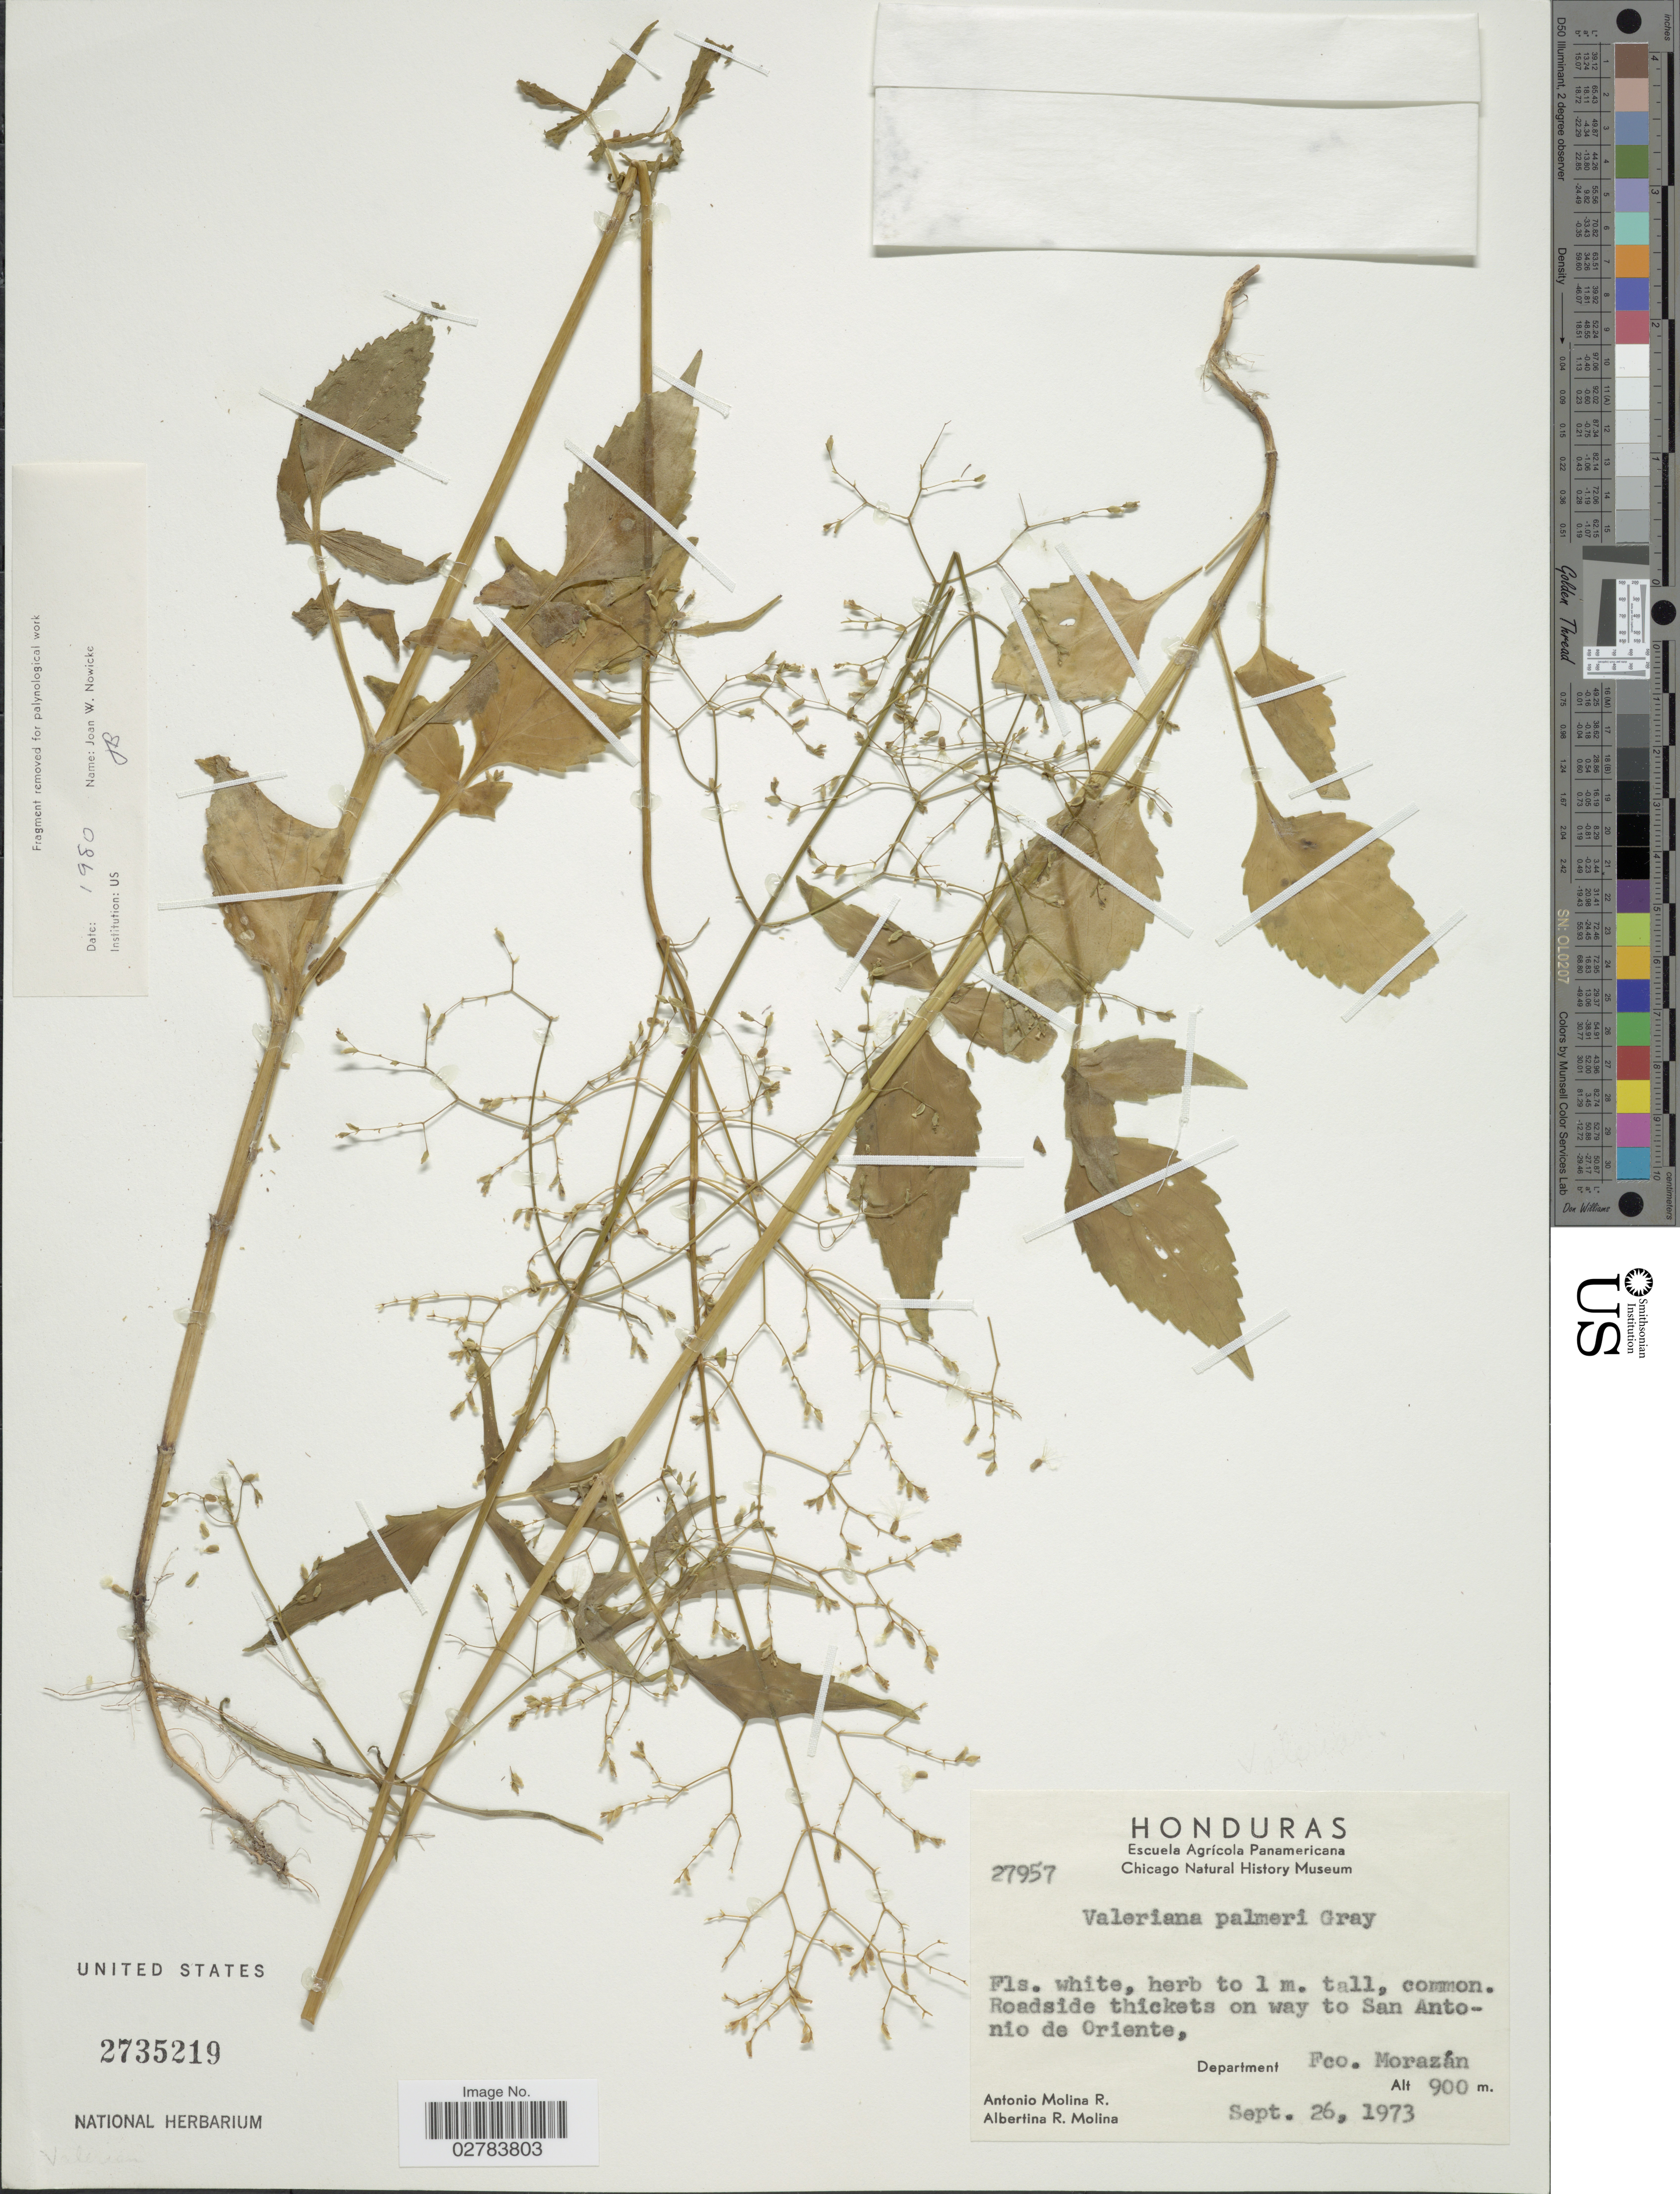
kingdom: Plantae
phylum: Tracheophyta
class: Magnoliopsida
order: Dipsacales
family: Caprifoliaceae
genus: Valeriana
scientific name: Valeriana palmeri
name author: A. Gray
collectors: A. Molina R. & A. R. Molina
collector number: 27957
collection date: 1973-09-26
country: Honduras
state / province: Fco. Morazán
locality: Roadside thickets on way to San Antonio de Oriente, Department Fco. Morazán.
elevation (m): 900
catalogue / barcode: US 2735219